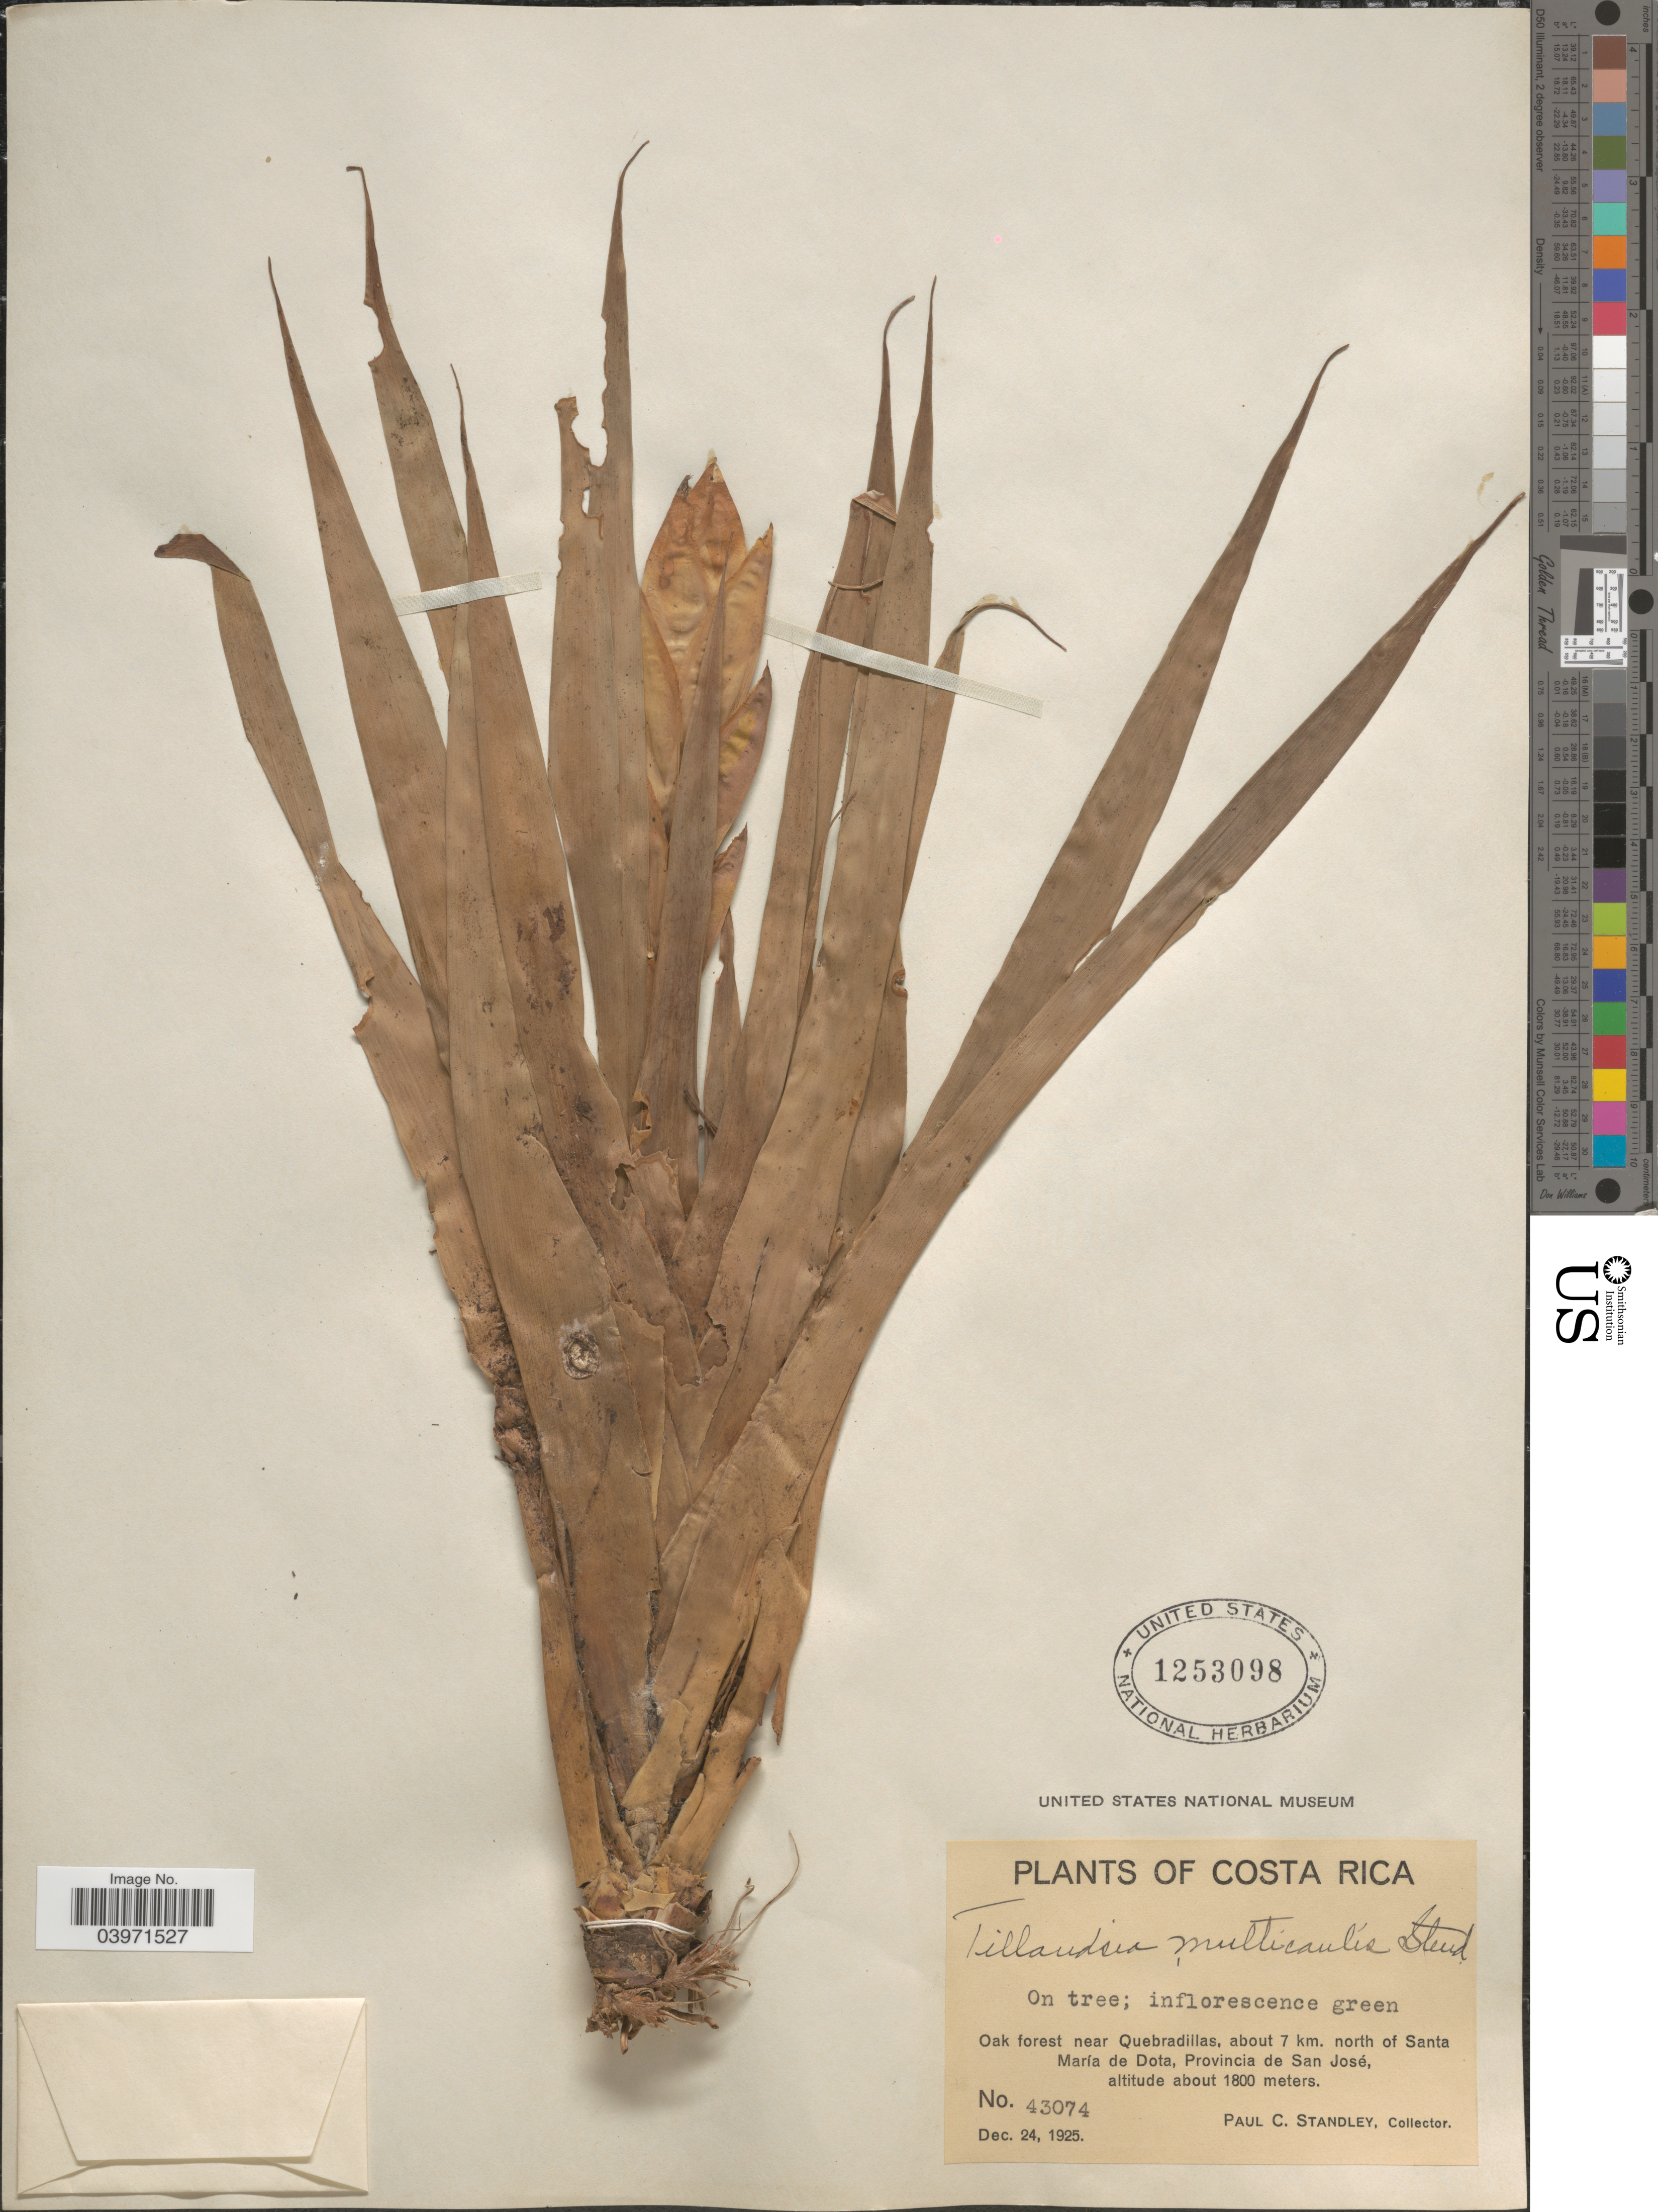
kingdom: Plantae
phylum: Tracheophyta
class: Liliopsida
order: Poales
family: Bromeliaceae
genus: Tillandsia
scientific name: Tillandsia multicaulis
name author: Steud.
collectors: P. C. Standley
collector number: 43074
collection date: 1925-12-24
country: Costa Rica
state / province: San José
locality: Oak forest near Quebradillas, about 7 km. north of Santa María de Dota.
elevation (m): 1800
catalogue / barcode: US 1253098